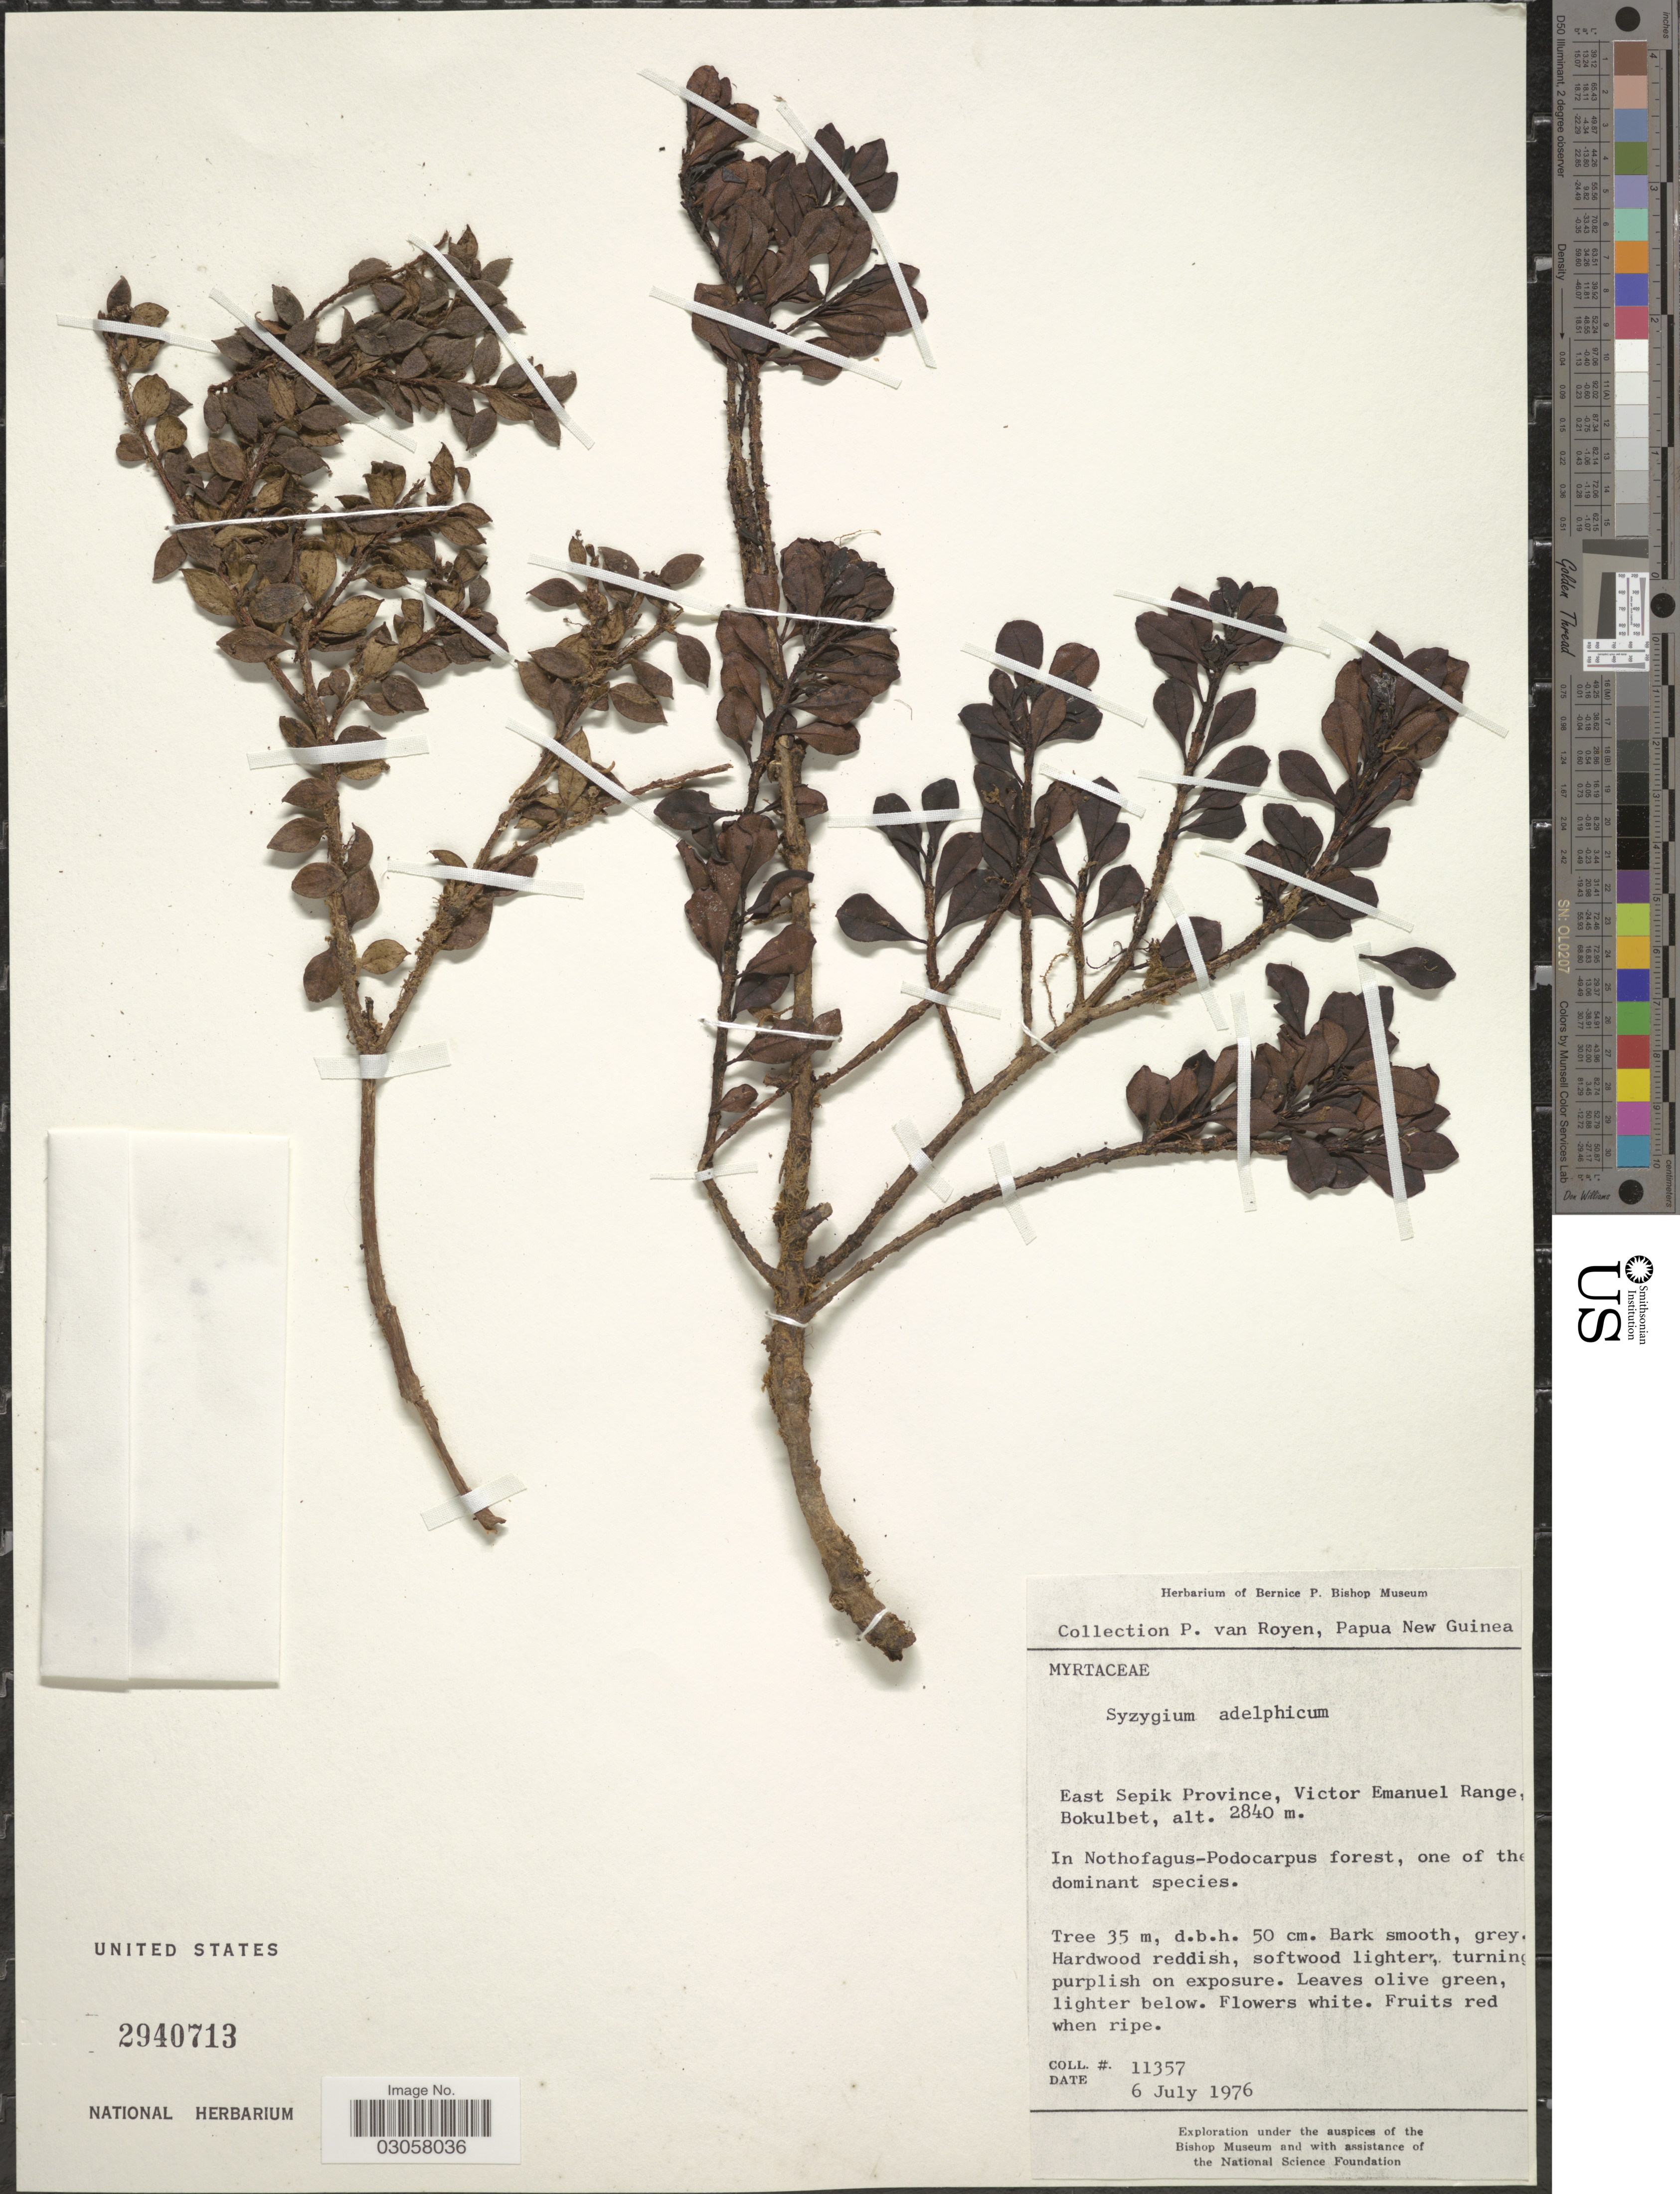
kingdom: Plantae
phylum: Tracheophyta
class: Magnoliopsida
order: Myrtales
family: Myrtaceae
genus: Syzygium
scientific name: Syzygium adelphicum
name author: Diels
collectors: P. van Royen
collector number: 11357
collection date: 1976-07-06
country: Papua New Guinea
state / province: East Sepik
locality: Victor Emanuel Range, Bokulbet.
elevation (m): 2840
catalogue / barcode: US 2940713